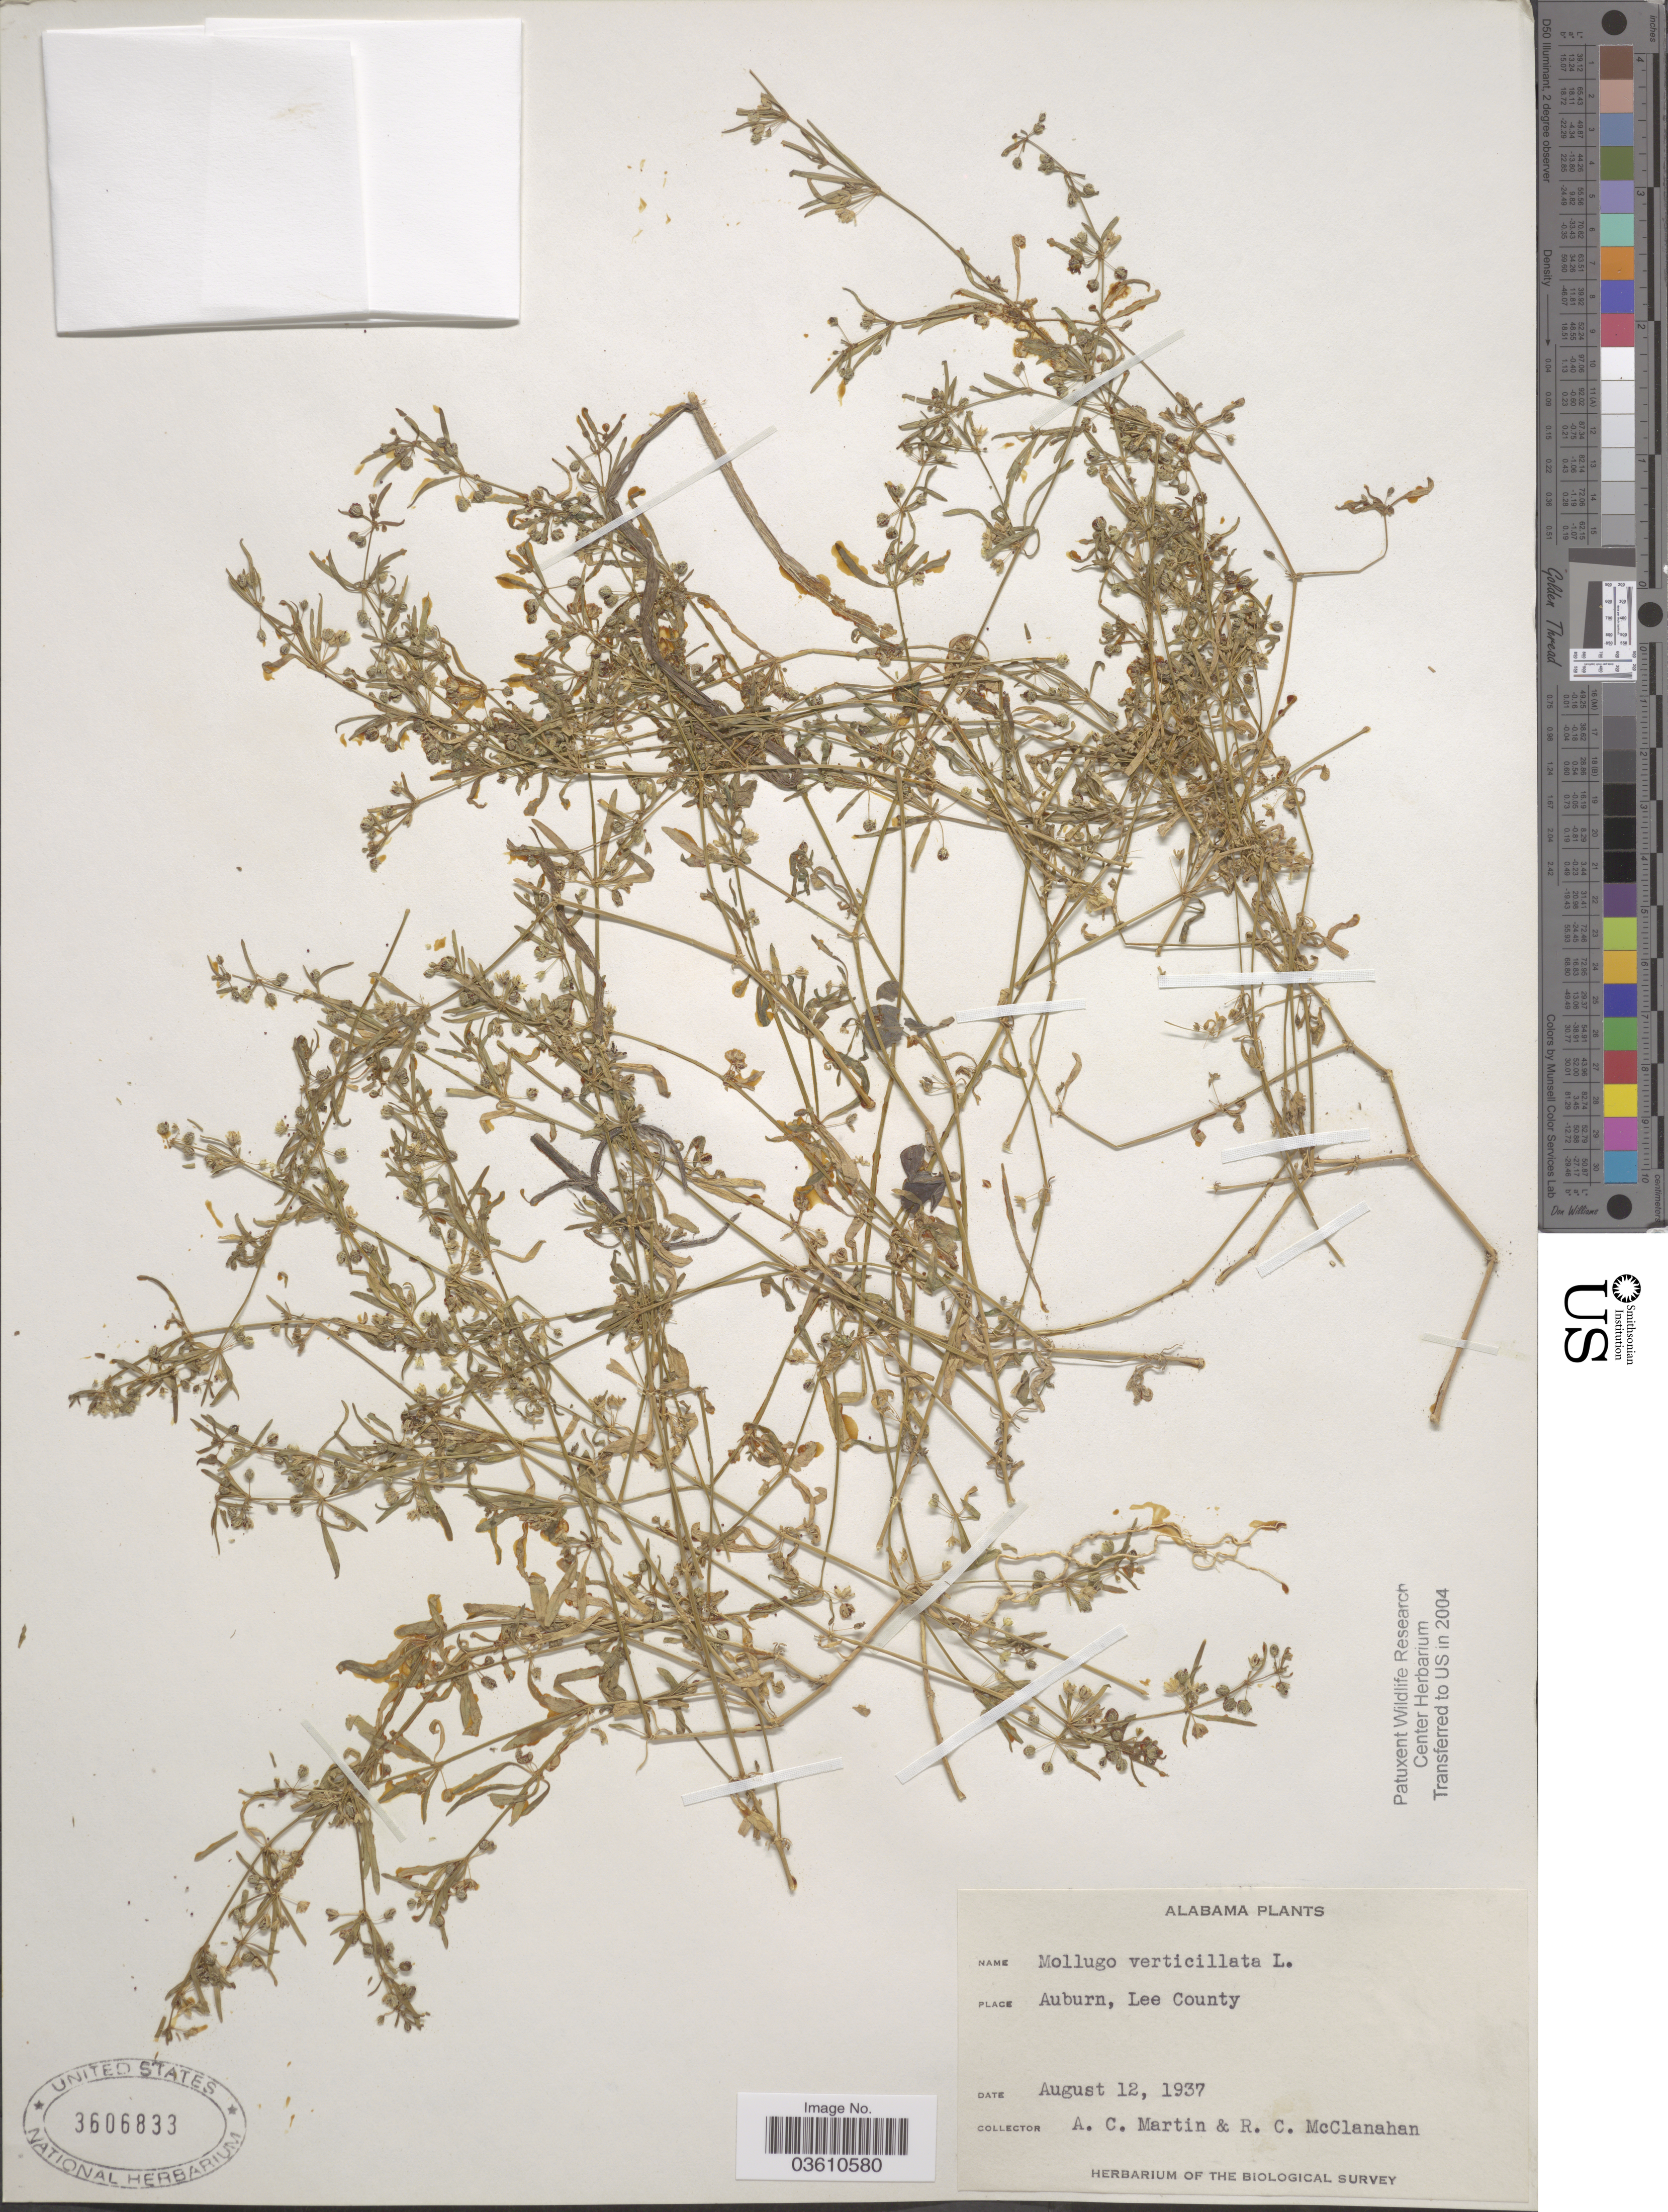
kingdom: Plantae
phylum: Tracheophyta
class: Magnoliopsida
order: Caryophyllales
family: Molluginaceae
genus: Mollugo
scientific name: Mollugo verticillata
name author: L.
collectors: A. C. Martin & R. McClanahan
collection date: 1937-08-12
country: United States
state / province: Alabama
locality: Auburn, Lee County.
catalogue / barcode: US 3606833